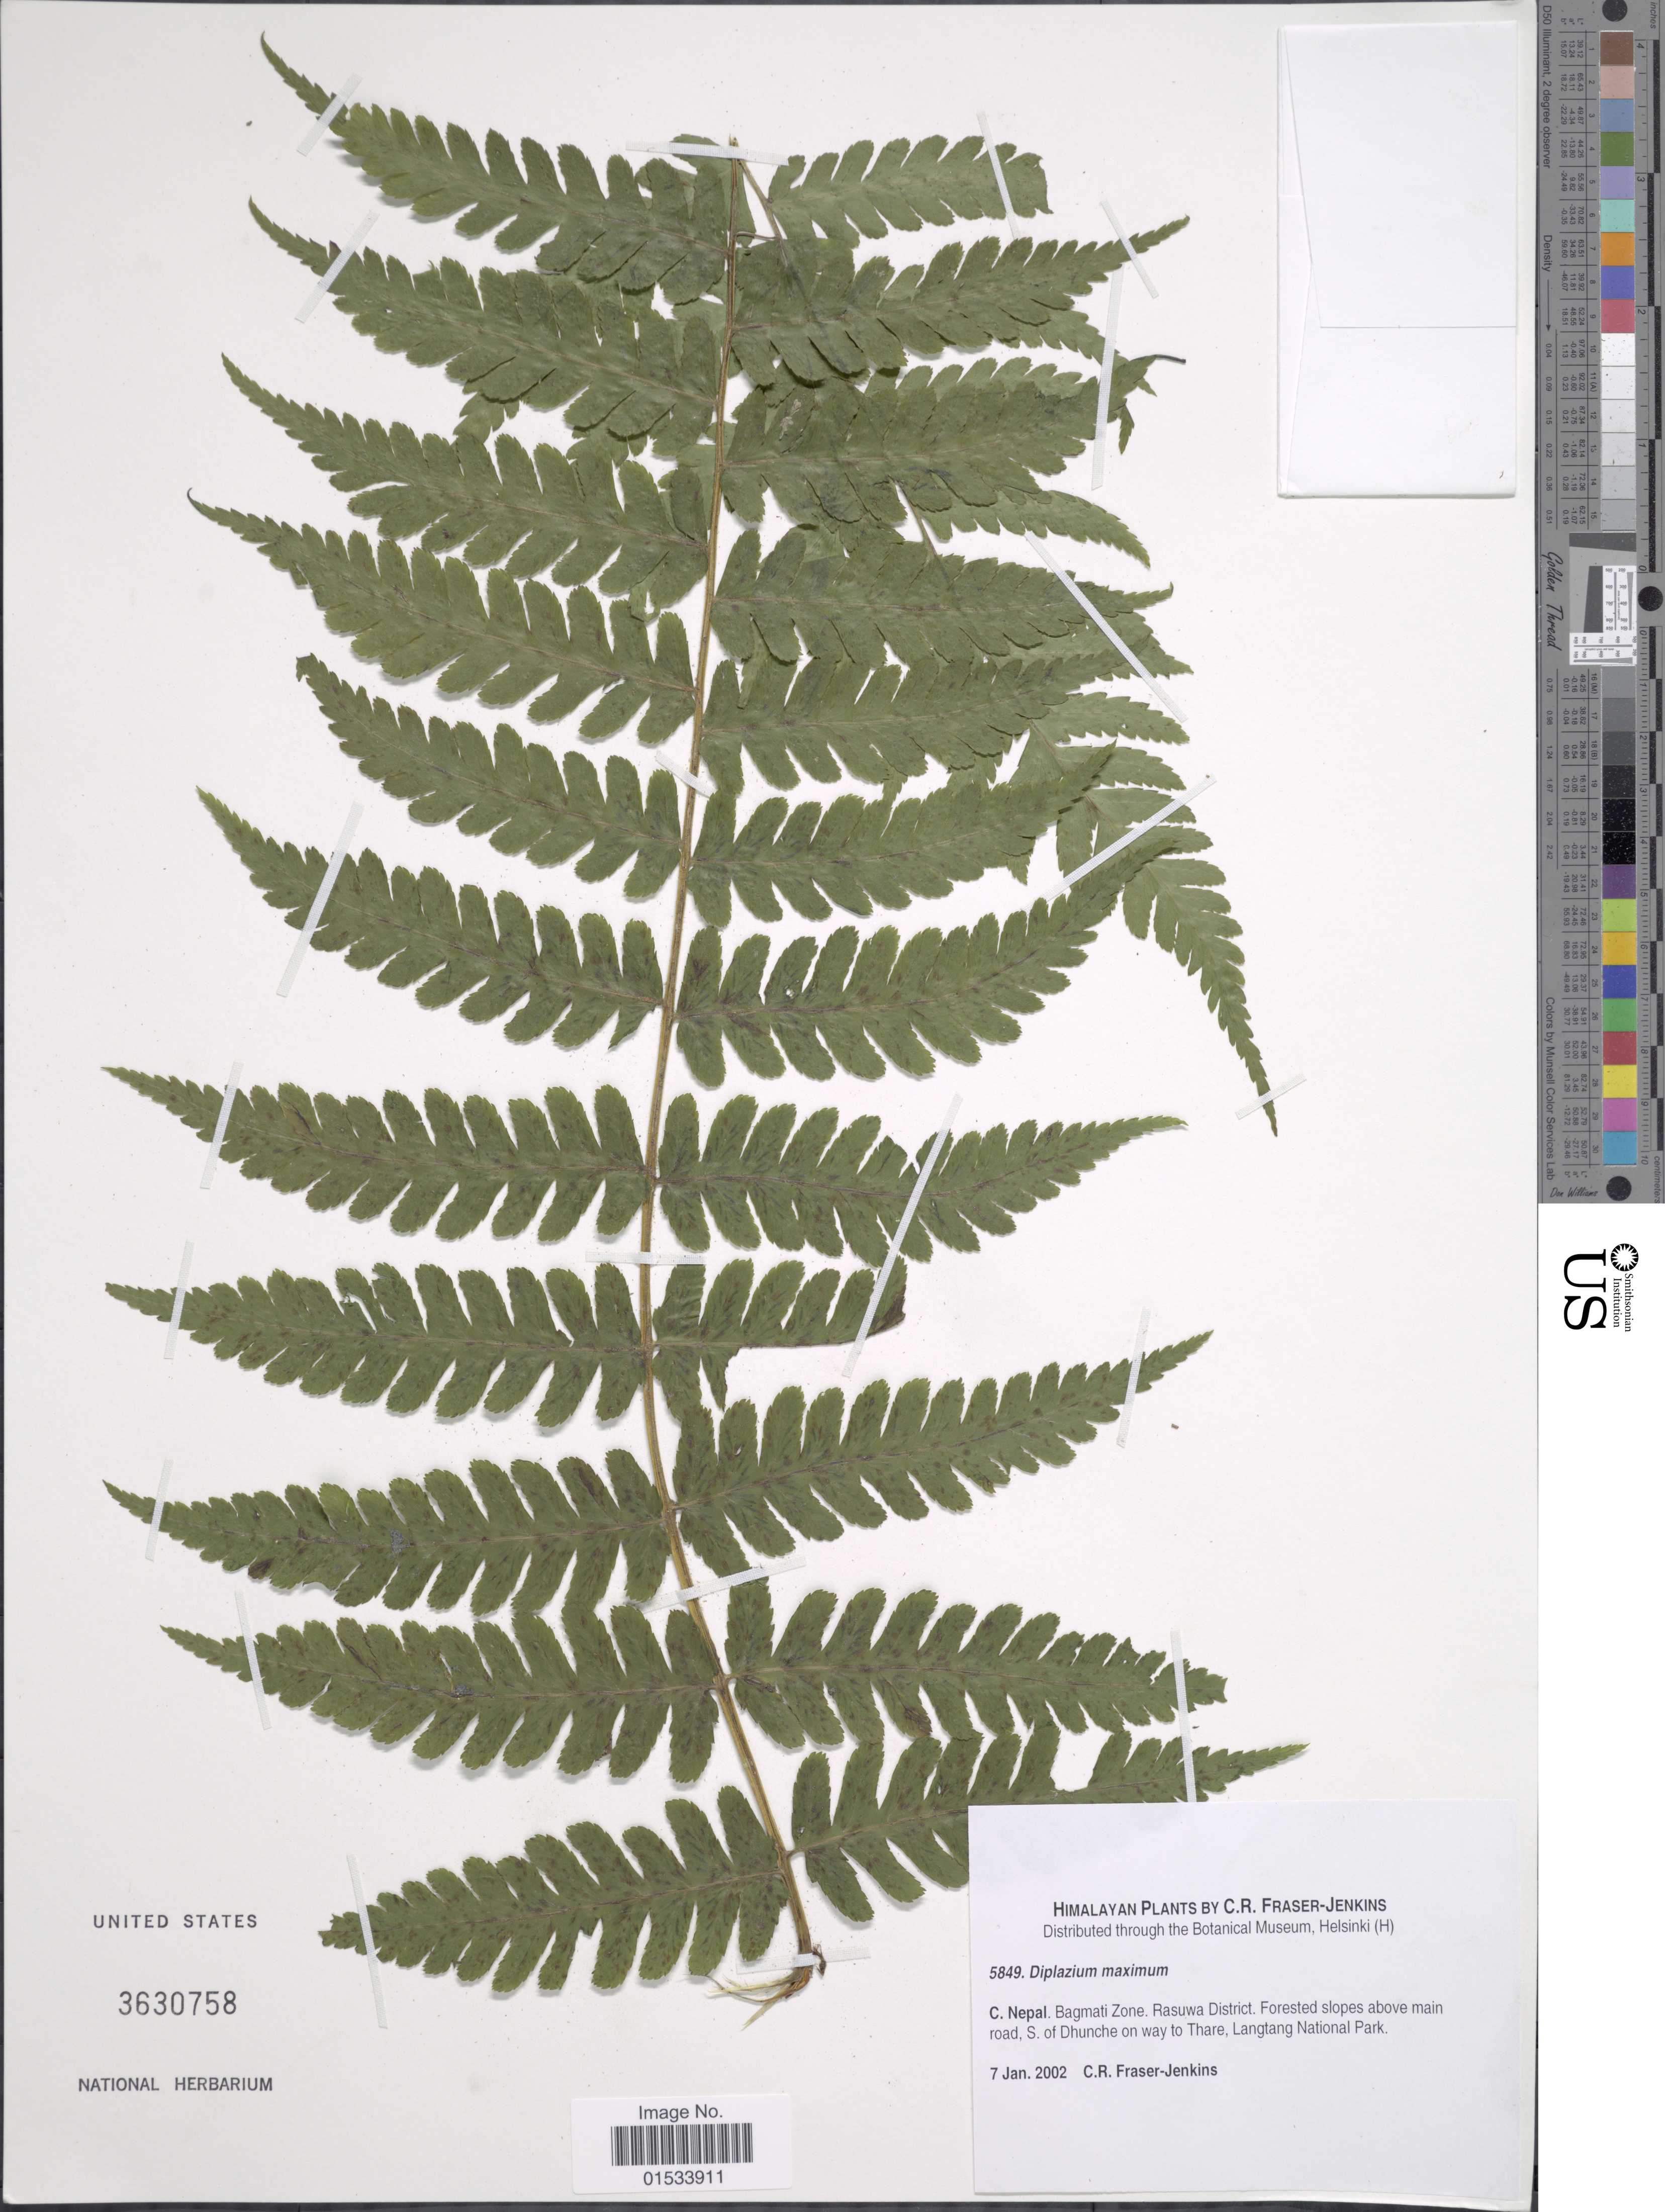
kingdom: Plantae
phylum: Tracheophyta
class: Polypodiopsida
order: Polypodiales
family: Athyriaceae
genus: Diplazium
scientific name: Diplazium maximum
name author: (D. Don) C. Chr.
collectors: C. R. Fraser-Jenkins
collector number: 5849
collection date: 2002-01-07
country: Nepal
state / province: Bagmati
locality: Bagmati Zone, Rasuwa District, Forested slopes above main road, S. of Dhunche on way to Thare, Langtang National Park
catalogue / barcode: US 3630758